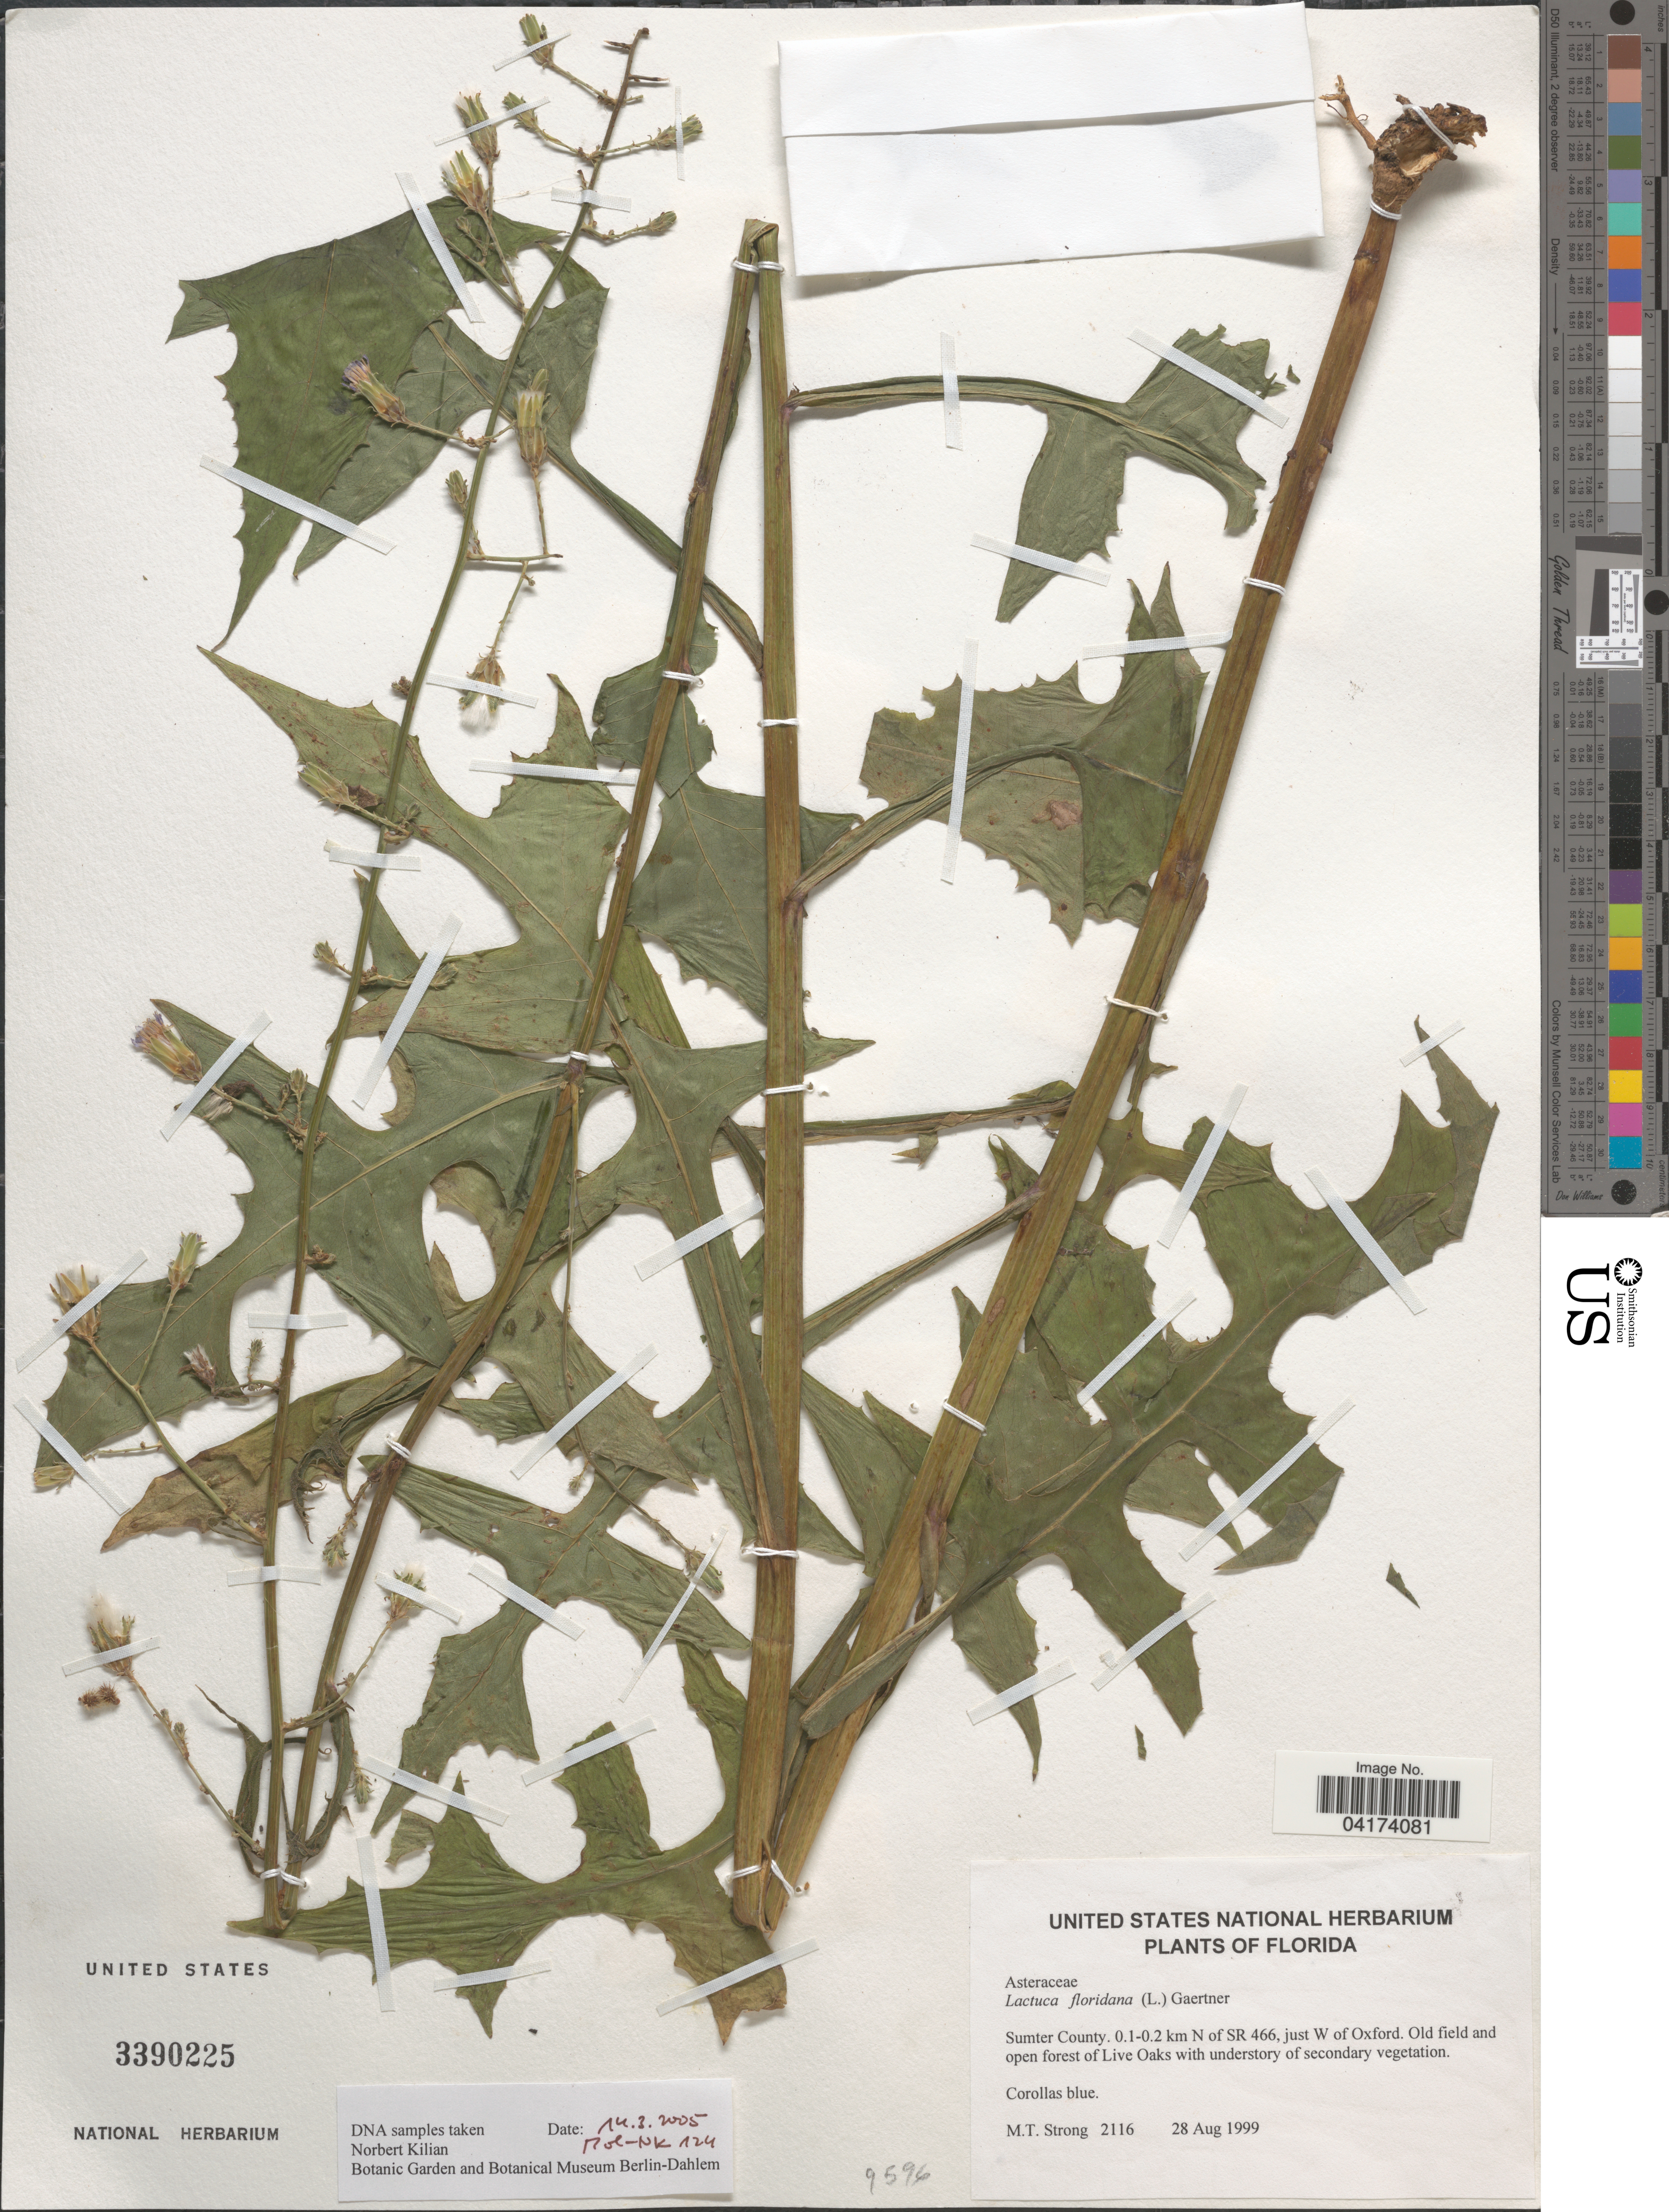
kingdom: Plantae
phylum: Tracheophyta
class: Magnoliopsida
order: Asterales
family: Asteraceae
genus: Lactuca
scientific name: Lactuca floridana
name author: (L.) Gaertn.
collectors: M. T. Strong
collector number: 2116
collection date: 1999-08-28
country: United States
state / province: Florida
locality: Sumter County. 0.1-0.2 km N of SR 466, just W of Oxford.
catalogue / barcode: US 3390225